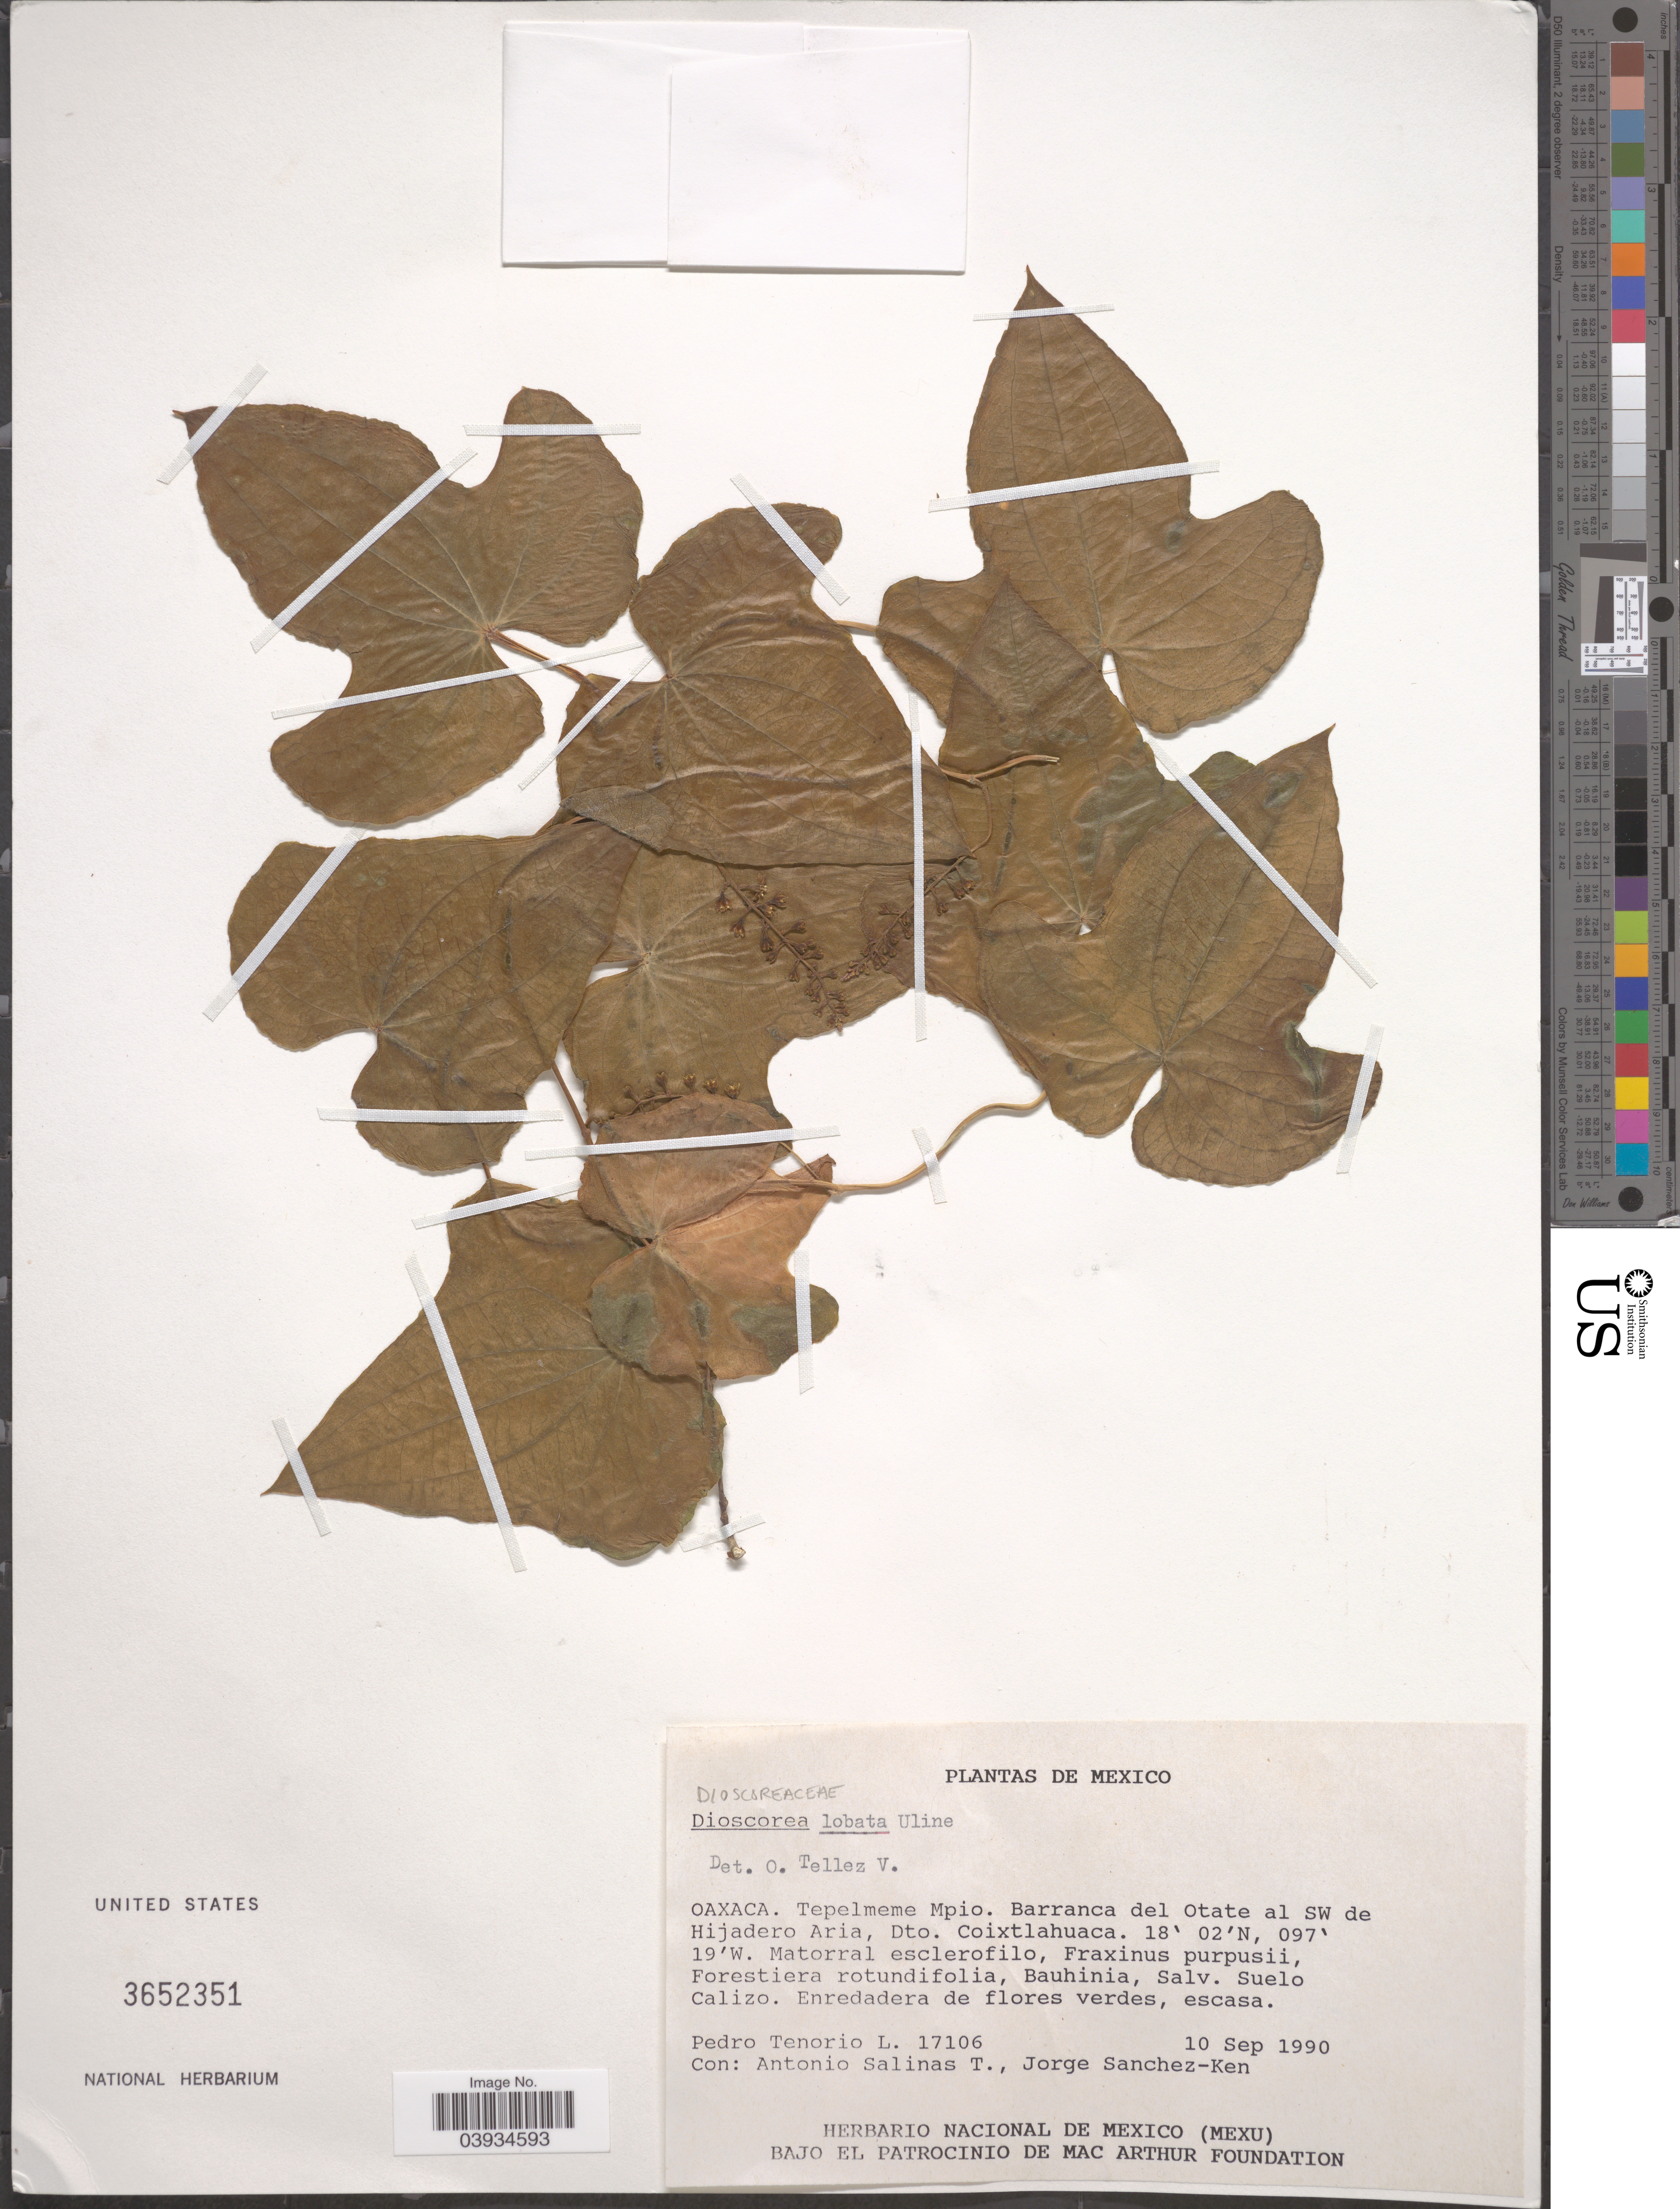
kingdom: Plantae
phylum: Tracheophyta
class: Liliopsida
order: Dioscoreales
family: Dioscoreaceae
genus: Dioscorea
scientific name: Dioscorea lobata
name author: Uline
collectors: P. Tenorio L., A. Salinas T. & J. G. Sánchez-Ken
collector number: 17106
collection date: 1990-09-10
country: Mexico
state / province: Oaxaca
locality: Tepelmeme Mpio. Barranca del Otate al SW de Hijadero Aria, Dto. Coixtlahuaca.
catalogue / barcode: US 3652351